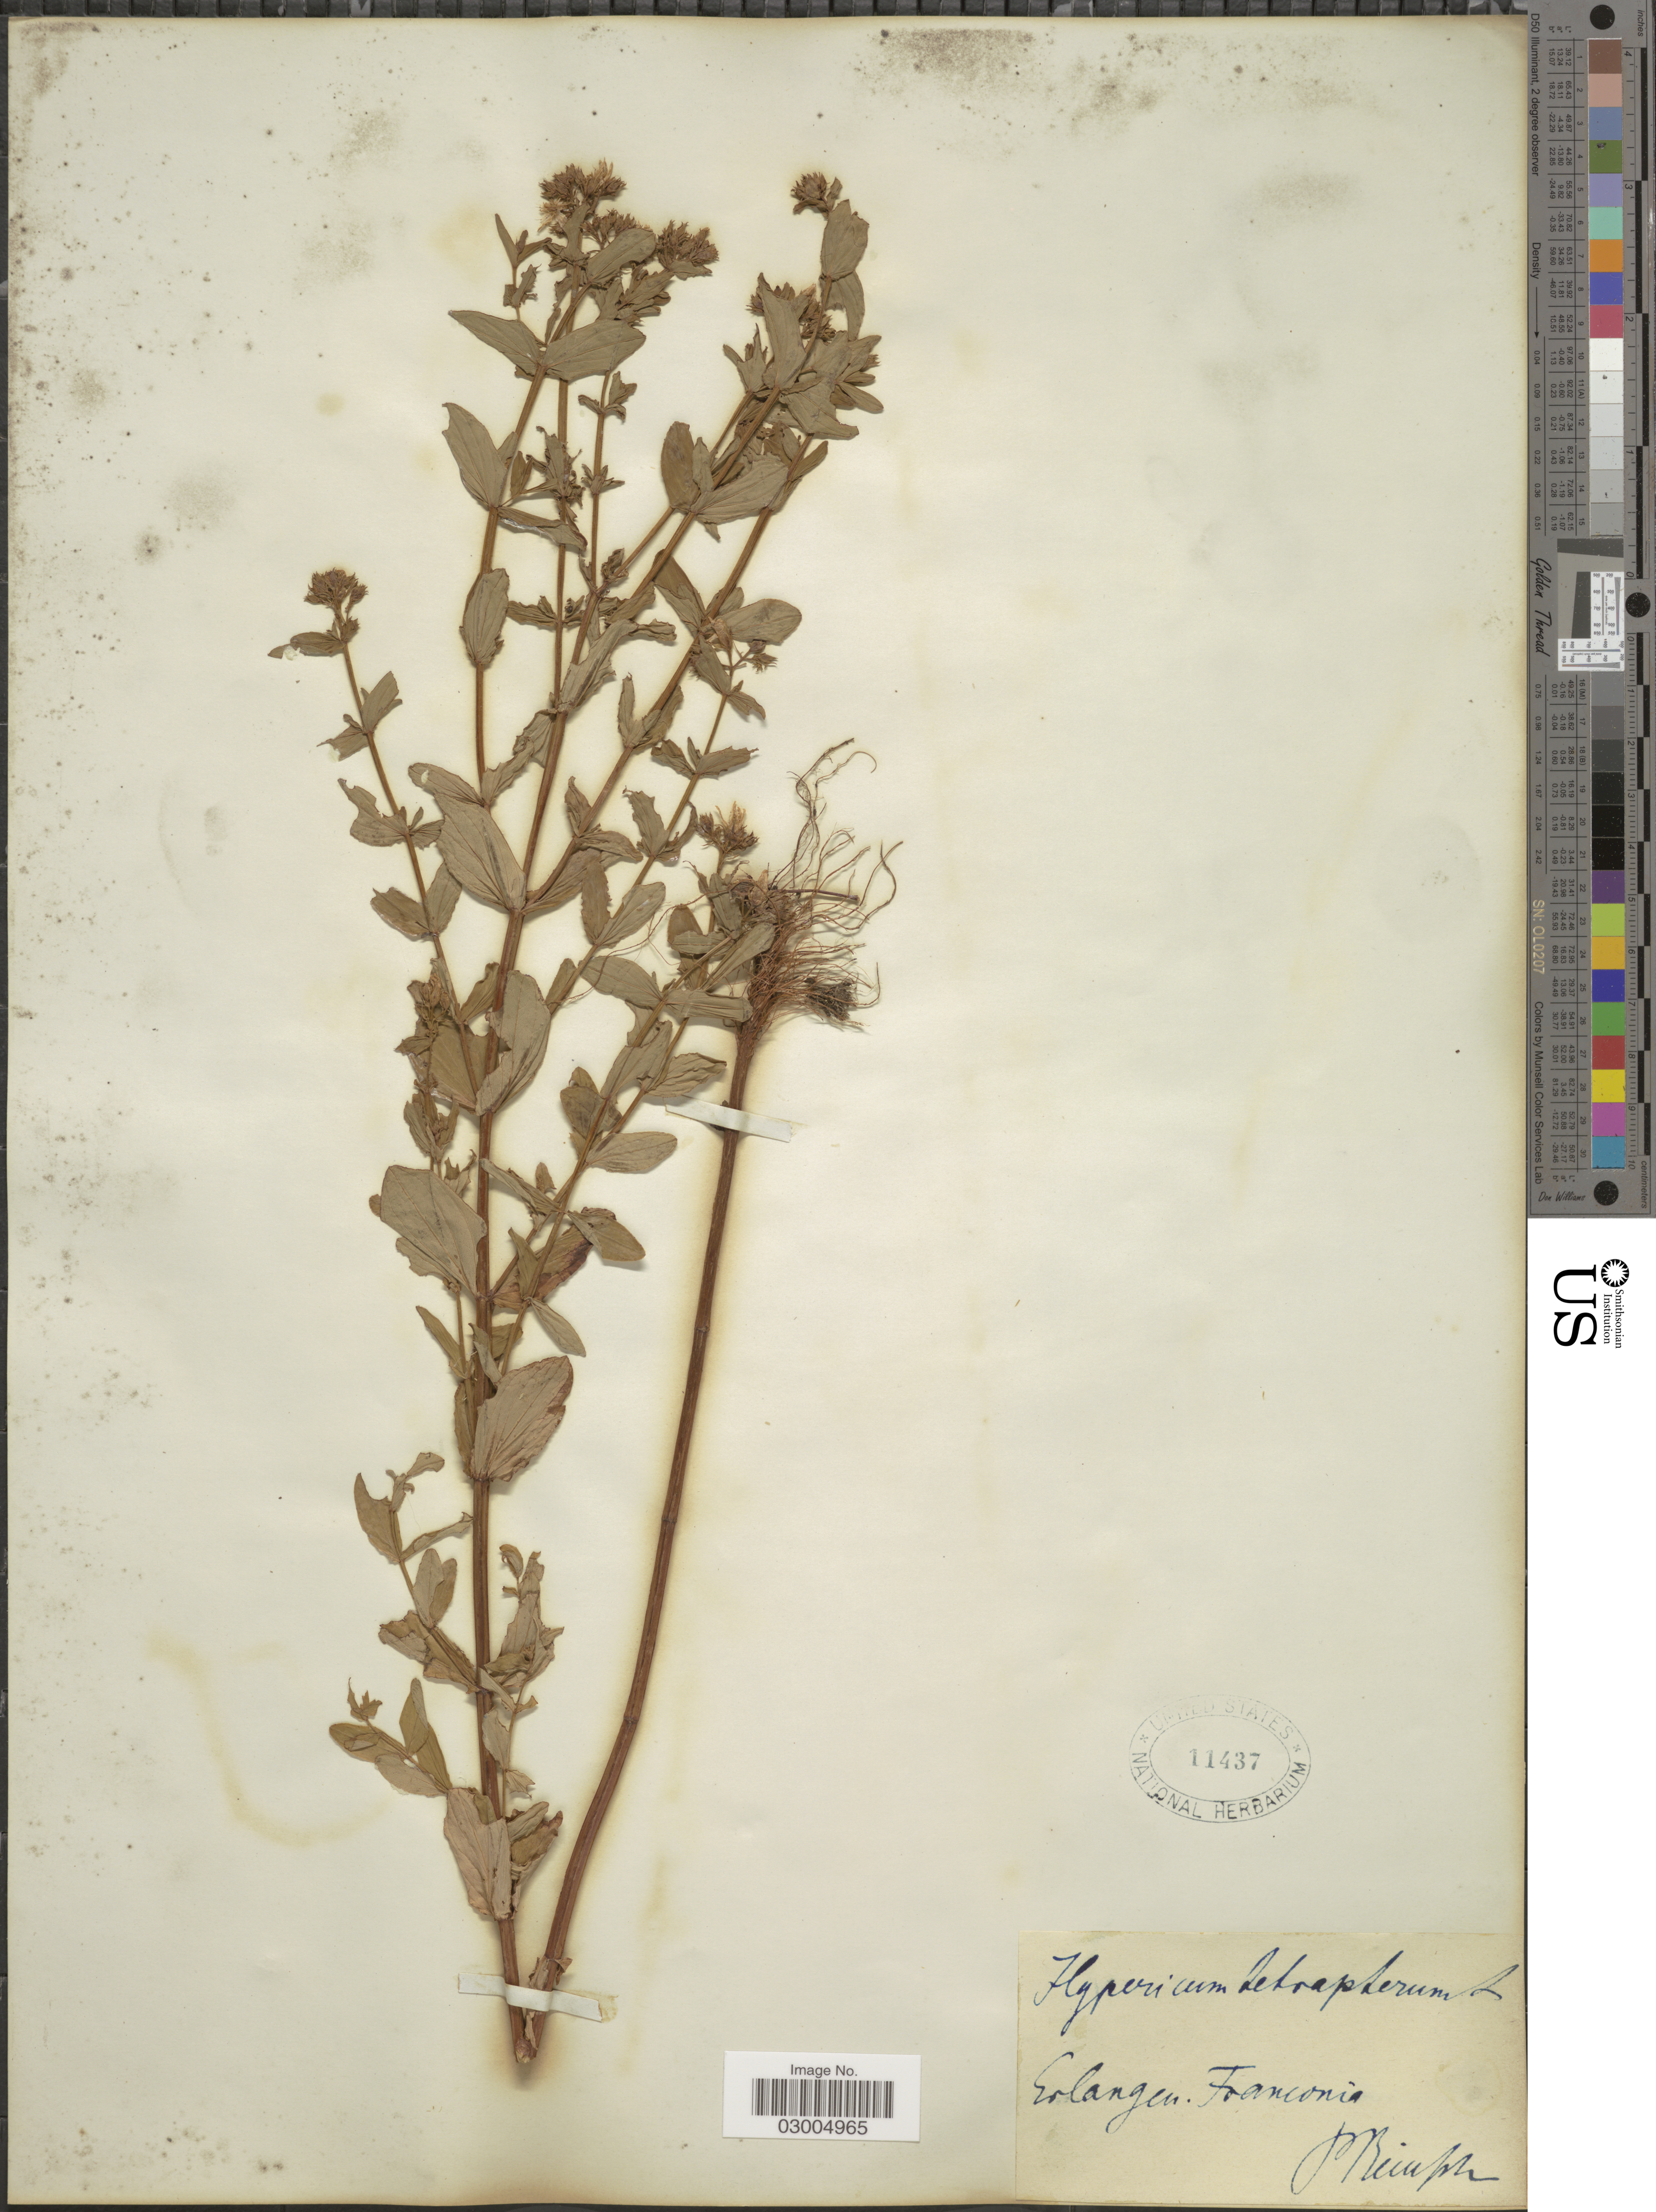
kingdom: Plantae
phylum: Tracheophyta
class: Magnoliopsida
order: Malpighiales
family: Hypericaceae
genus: Hypericum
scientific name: Hypericum tetrapterum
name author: Fr.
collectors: M. Reiuph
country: Germany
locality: Erlangen. Franconia.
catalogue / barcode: US 11437